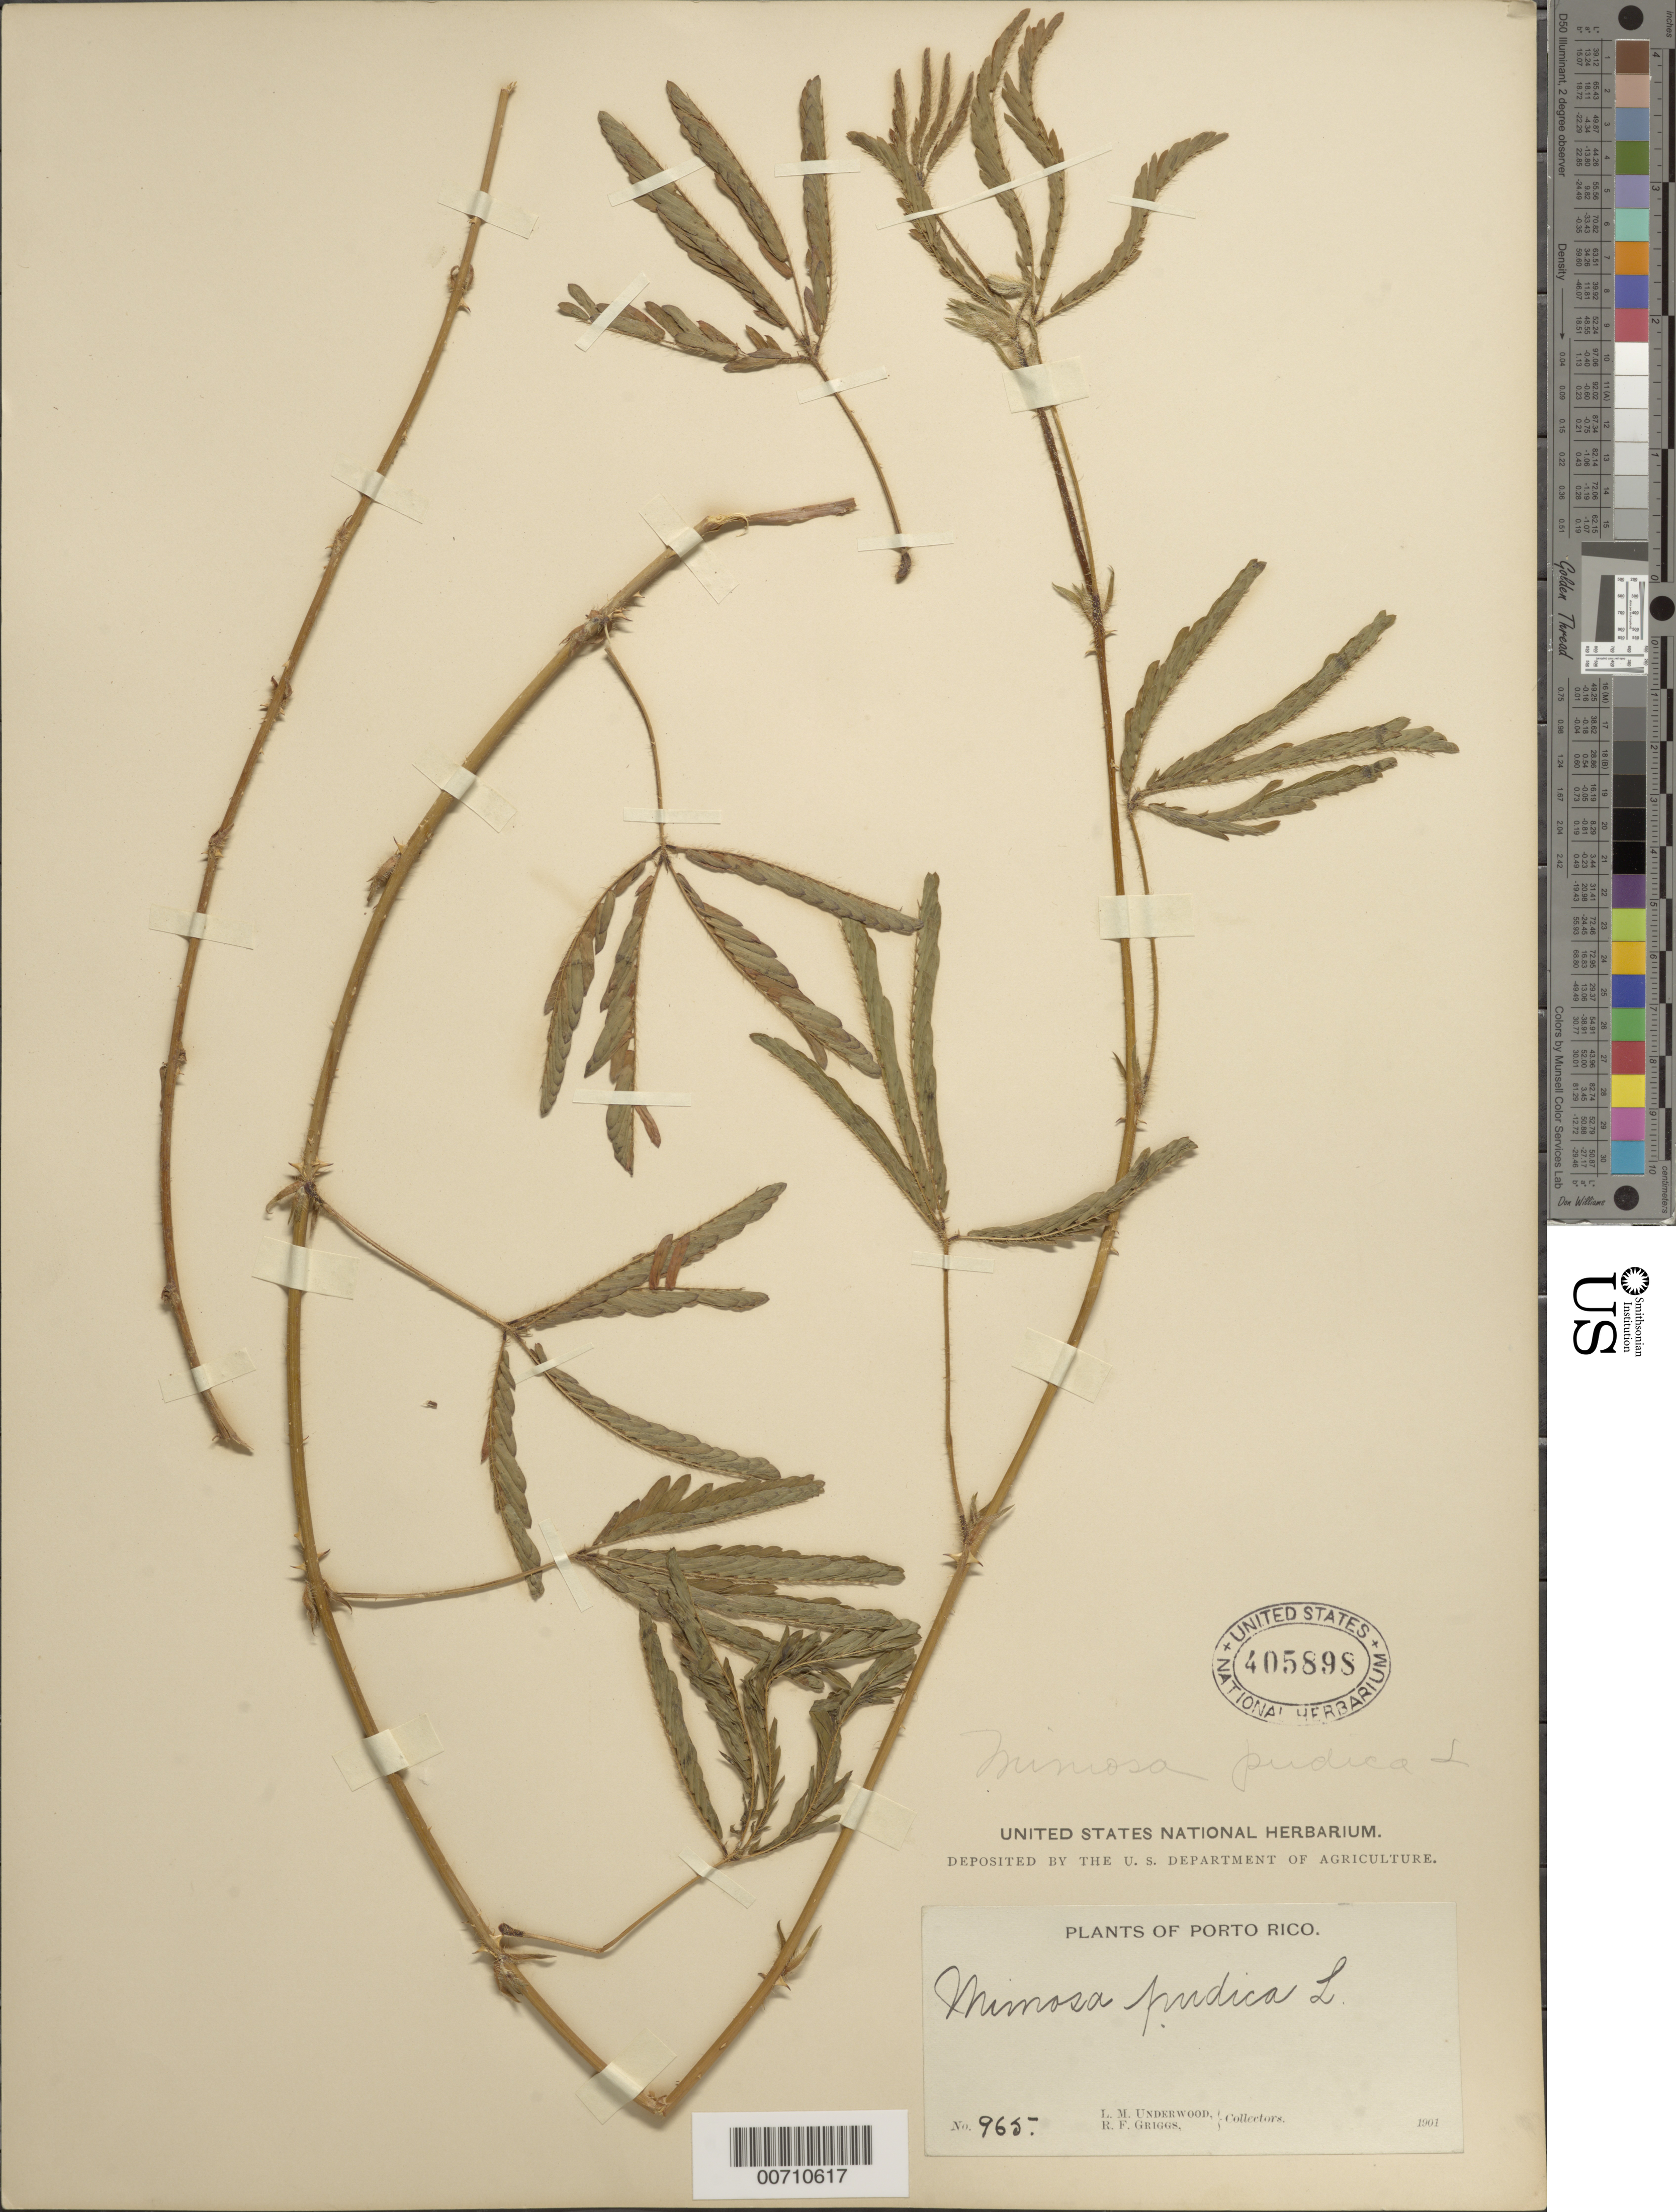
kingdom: Plantae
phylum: Tracheophyta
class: Magnoliopsida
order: Fabales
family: Fabaceae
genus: Mimosa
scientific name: Mimosa pudica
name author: L.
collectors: L. M. Underwood & R. F. Griggs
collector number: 965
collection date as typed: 1901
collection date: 1901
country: Puerto Rico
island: Greater Antilles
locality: Sierra de Naguabo ad Rio Blanco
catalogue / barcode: US 405898